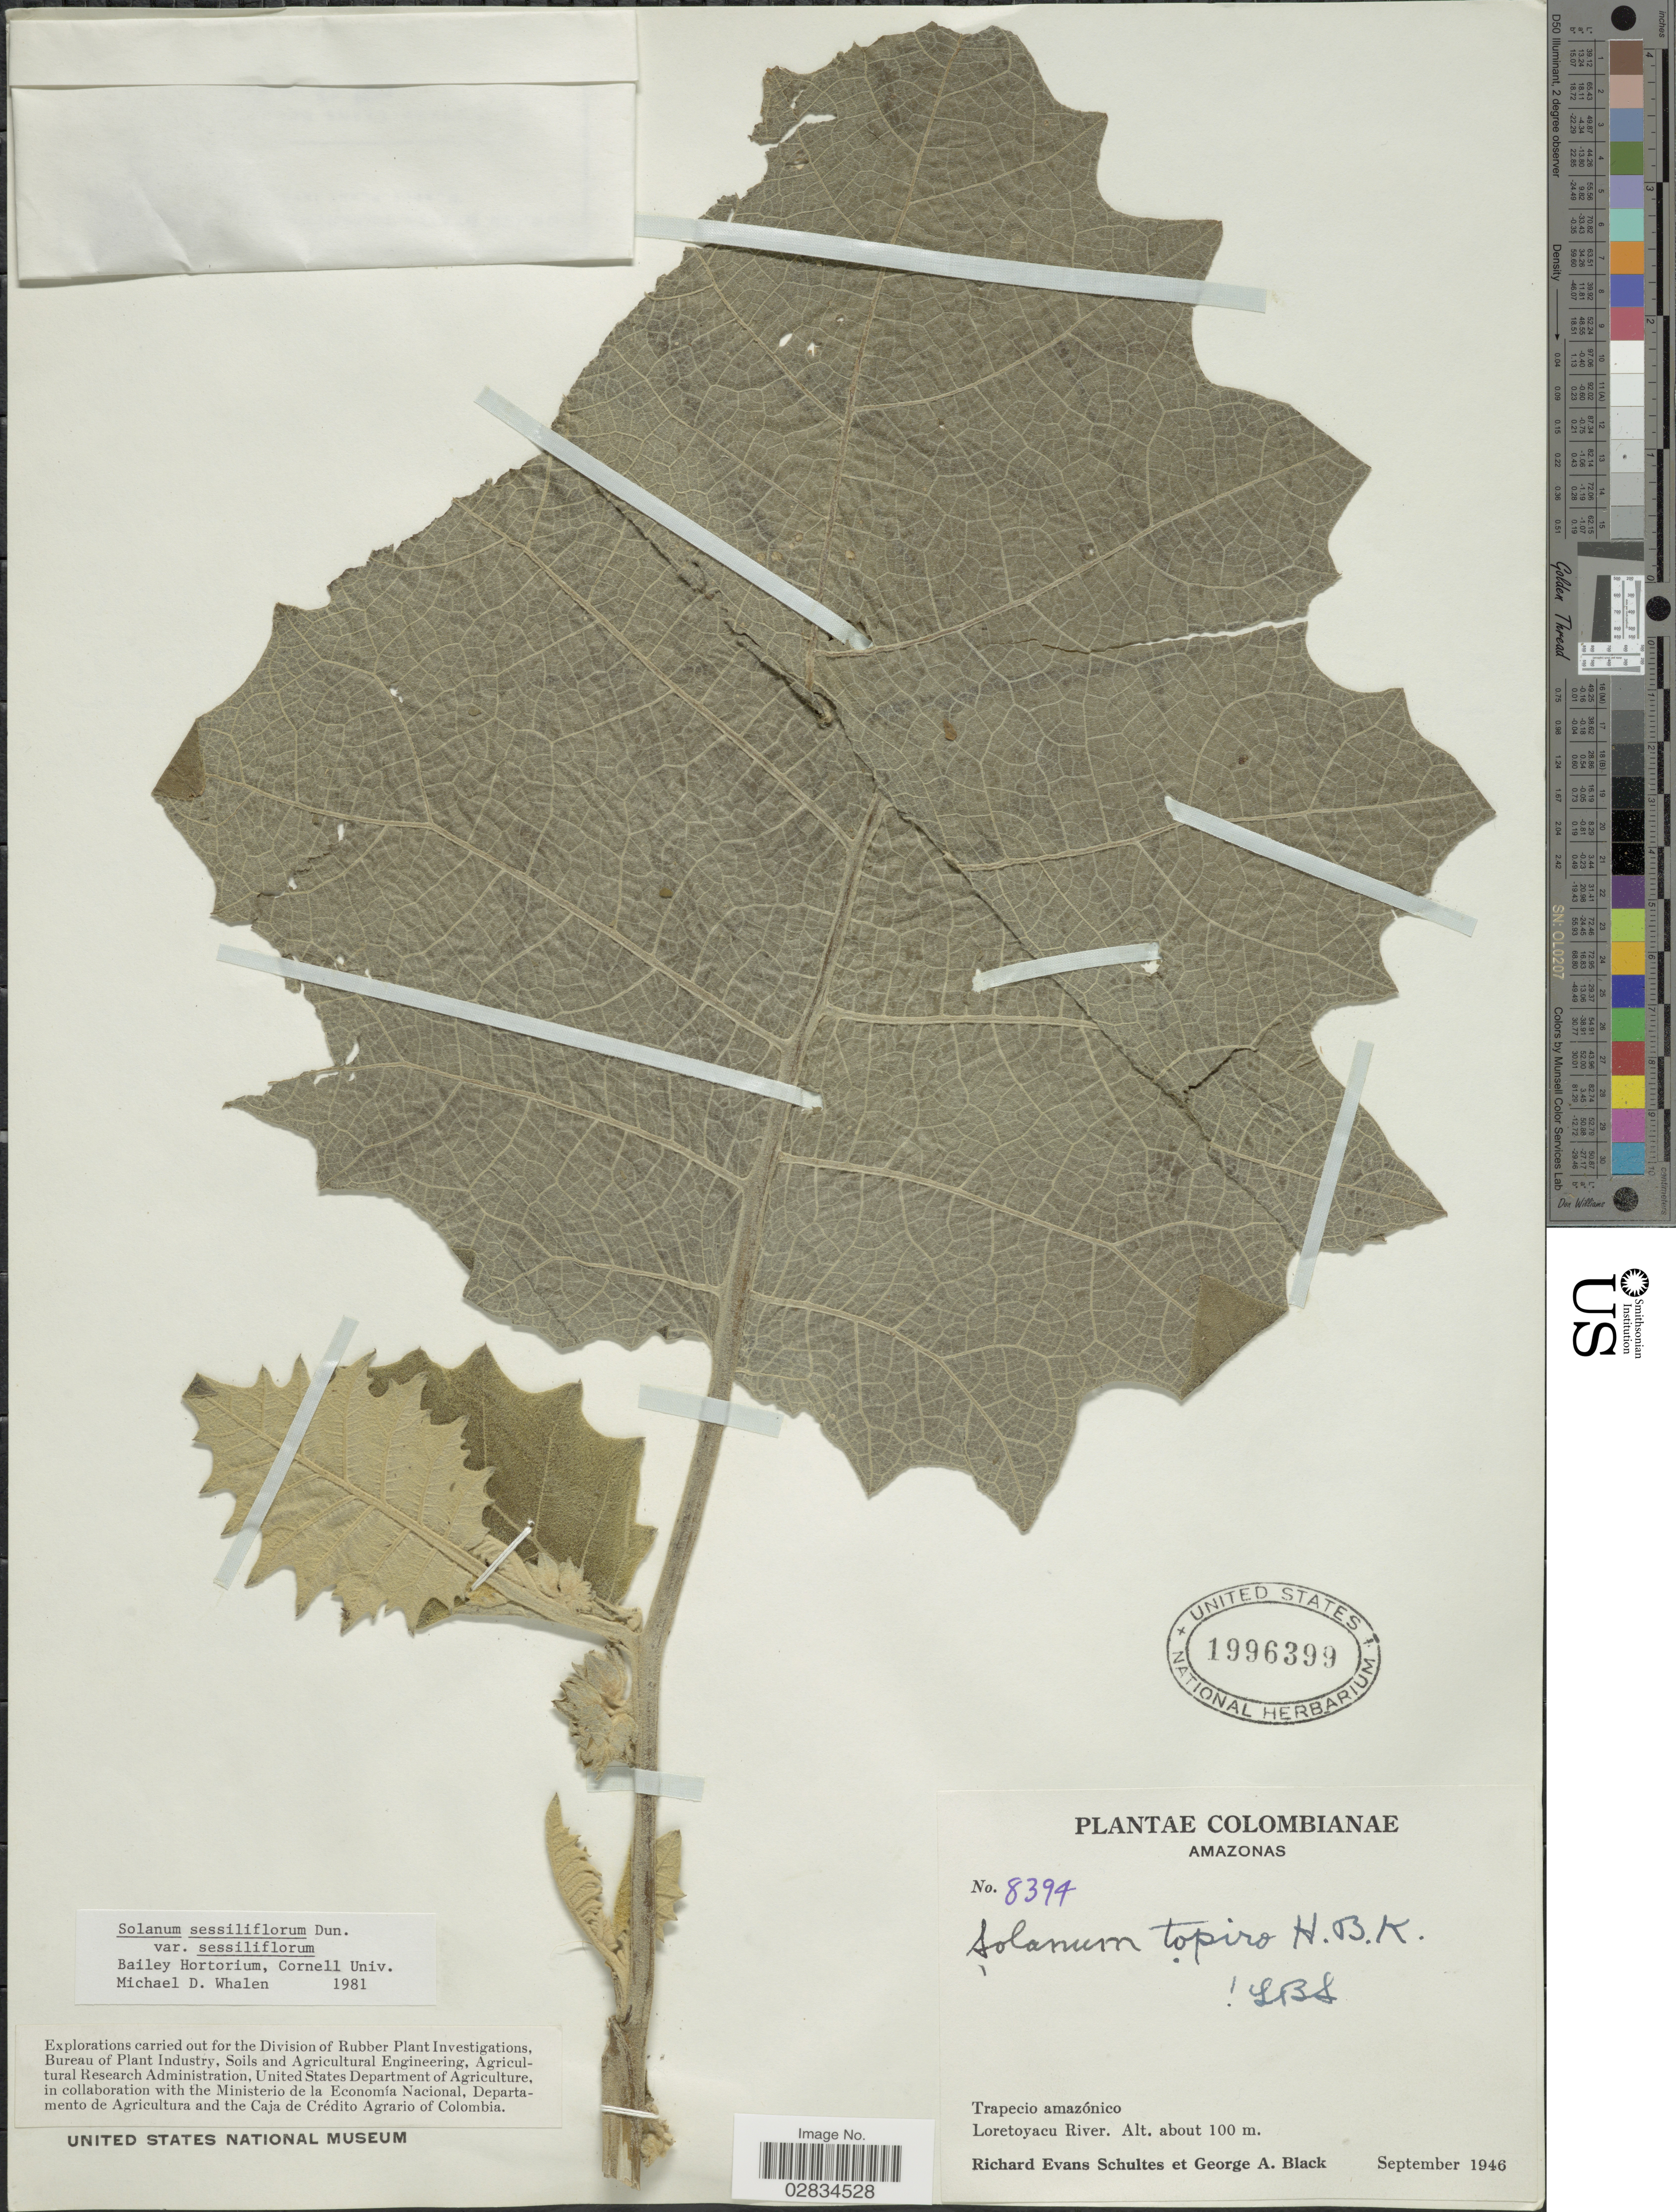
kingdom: Plantae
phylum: Tracheophyta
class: Magnoliopsida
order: Solanales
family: Solanaceae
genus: Solanum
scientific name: Solanum sessiliflorum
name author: Dunal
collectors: R. E. Schultes & G. A. Black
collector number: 8394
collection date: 1946-09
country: Colombia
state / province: Amazônas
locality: Trapecio amazónica. Loretoyacu River.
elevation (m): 100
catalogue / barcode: US 1996399